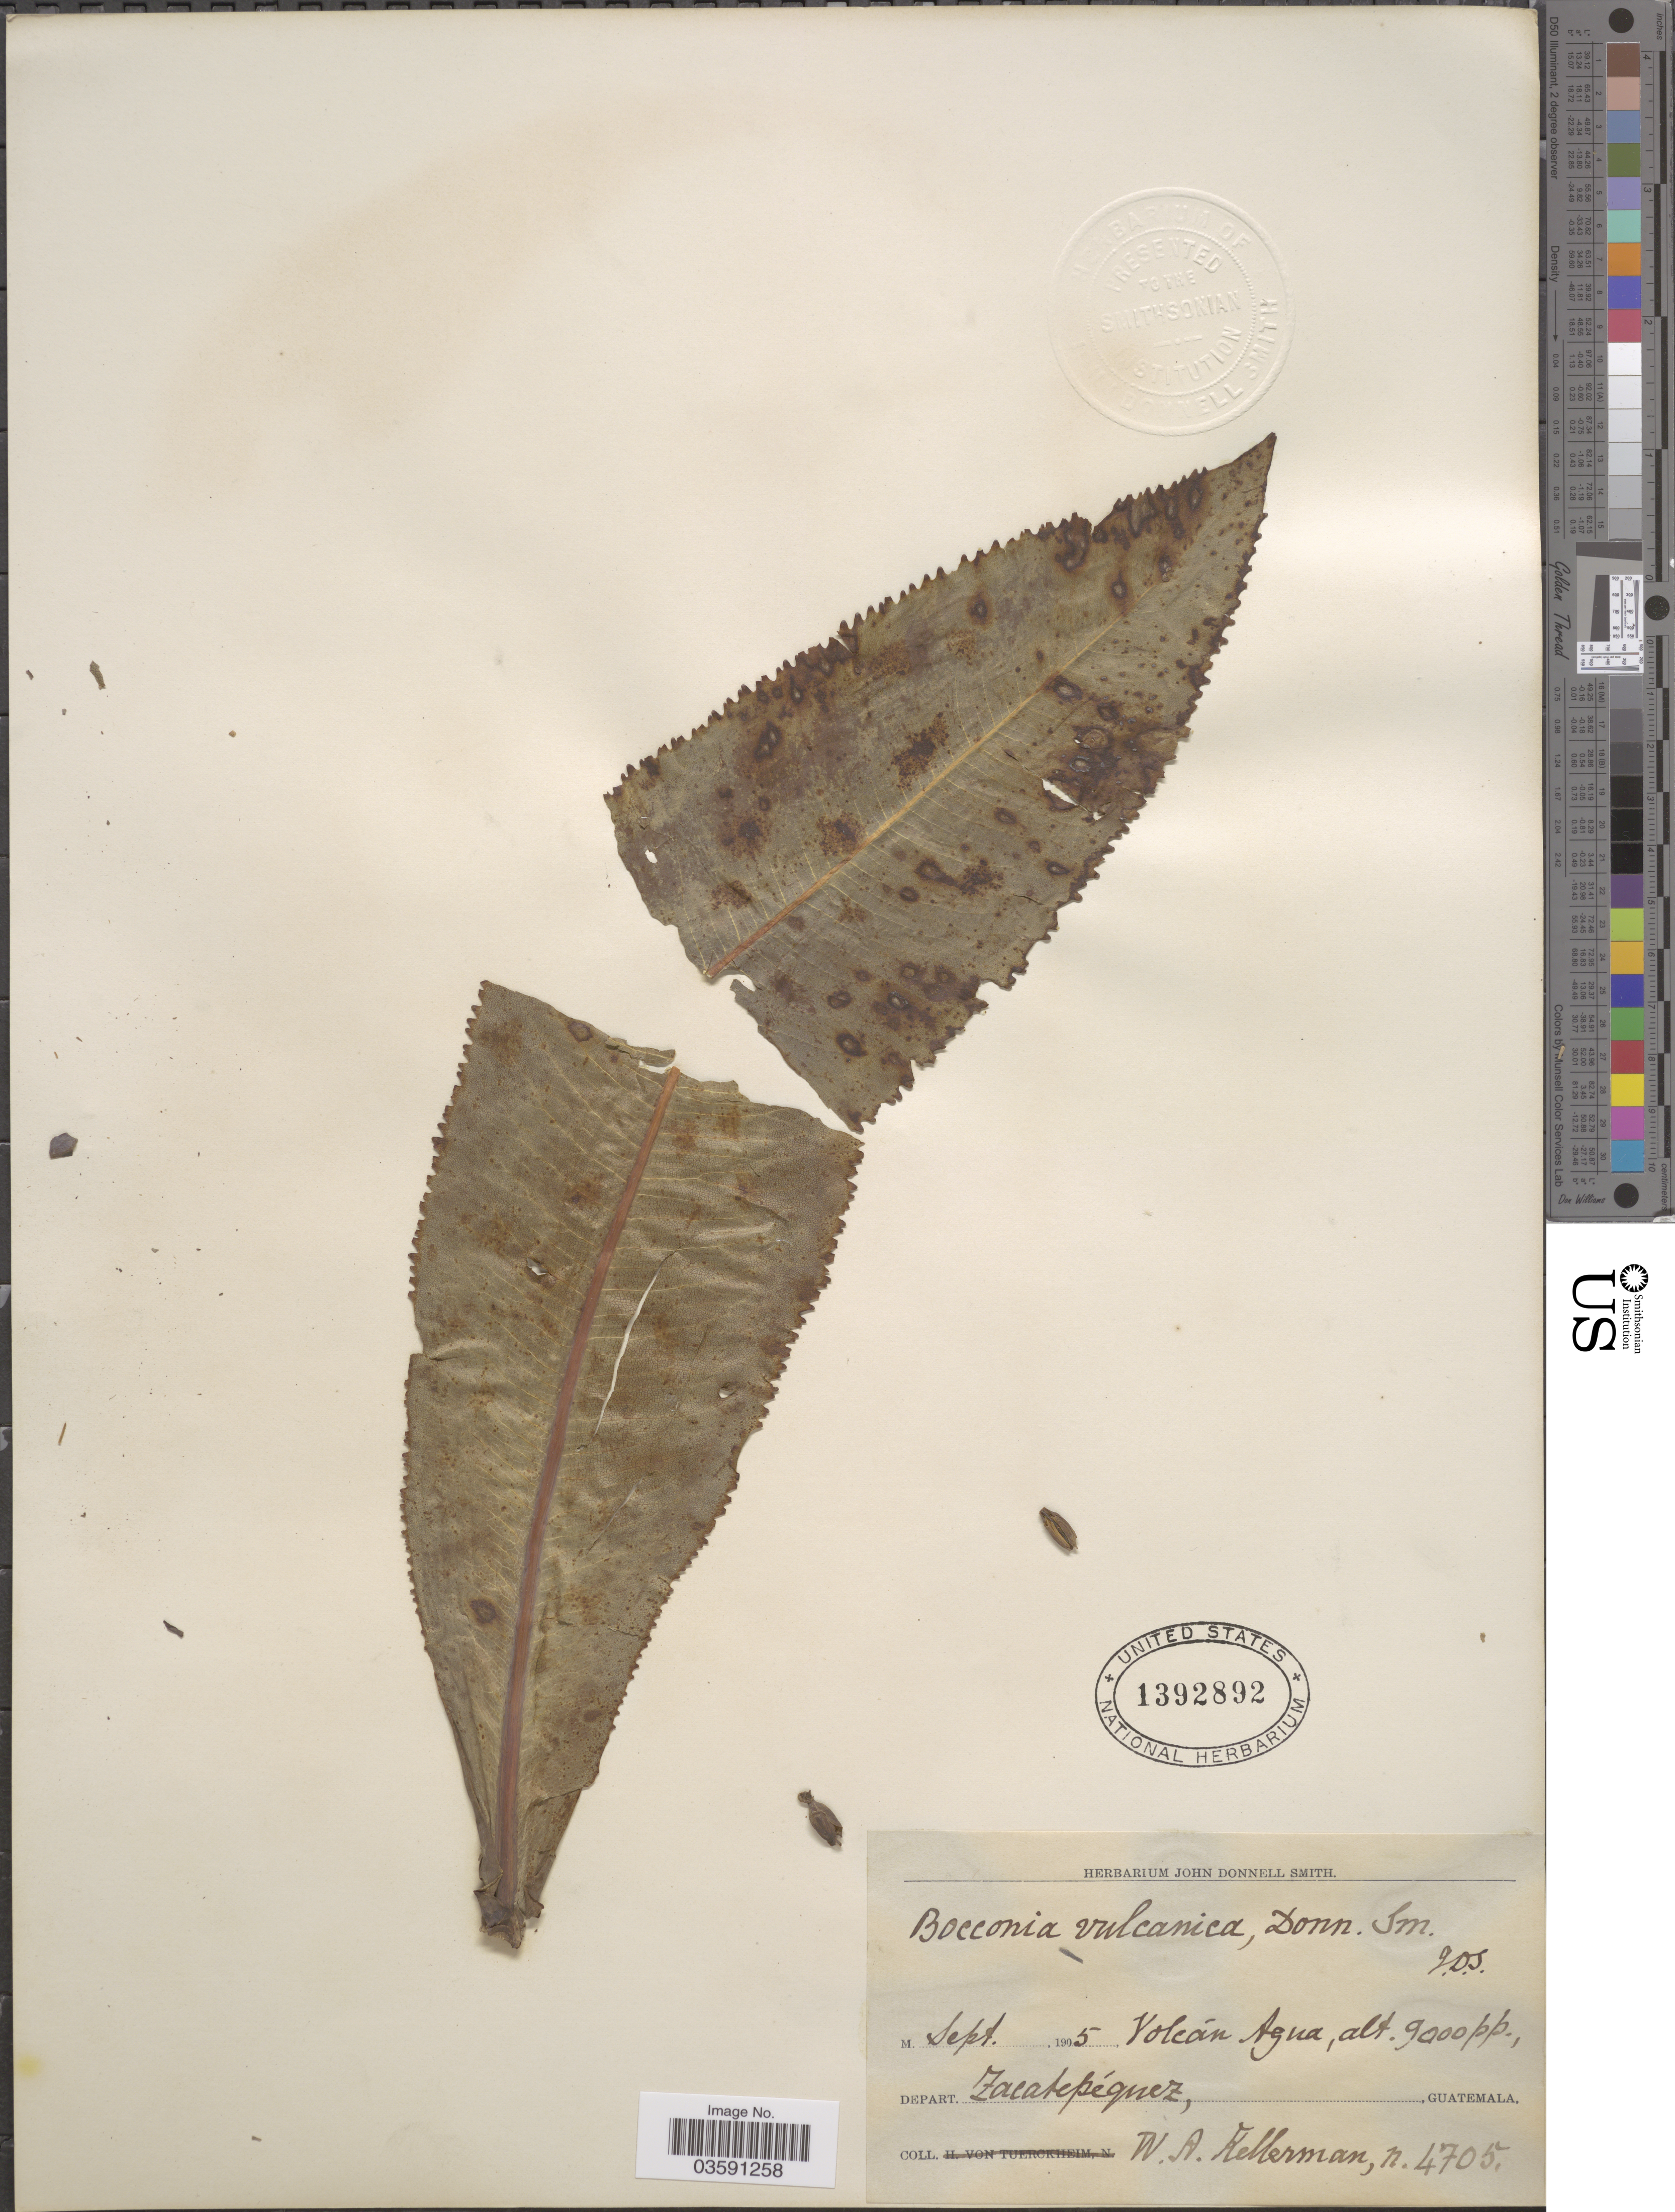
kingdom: Plantae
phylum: Tracheophyta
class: Magnoliopsida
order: Ranunculales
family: Papaveraceae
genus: Bocconia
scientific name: Bocconia vulcanica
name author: Donn. Sm.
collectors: W. Kellerman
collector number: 4705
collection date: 1905-09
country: Guatemala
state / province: Sacatepequez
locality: Volcán Agua. Depart. Zacatepéquez.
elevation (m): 2743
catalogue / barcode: US 1392892